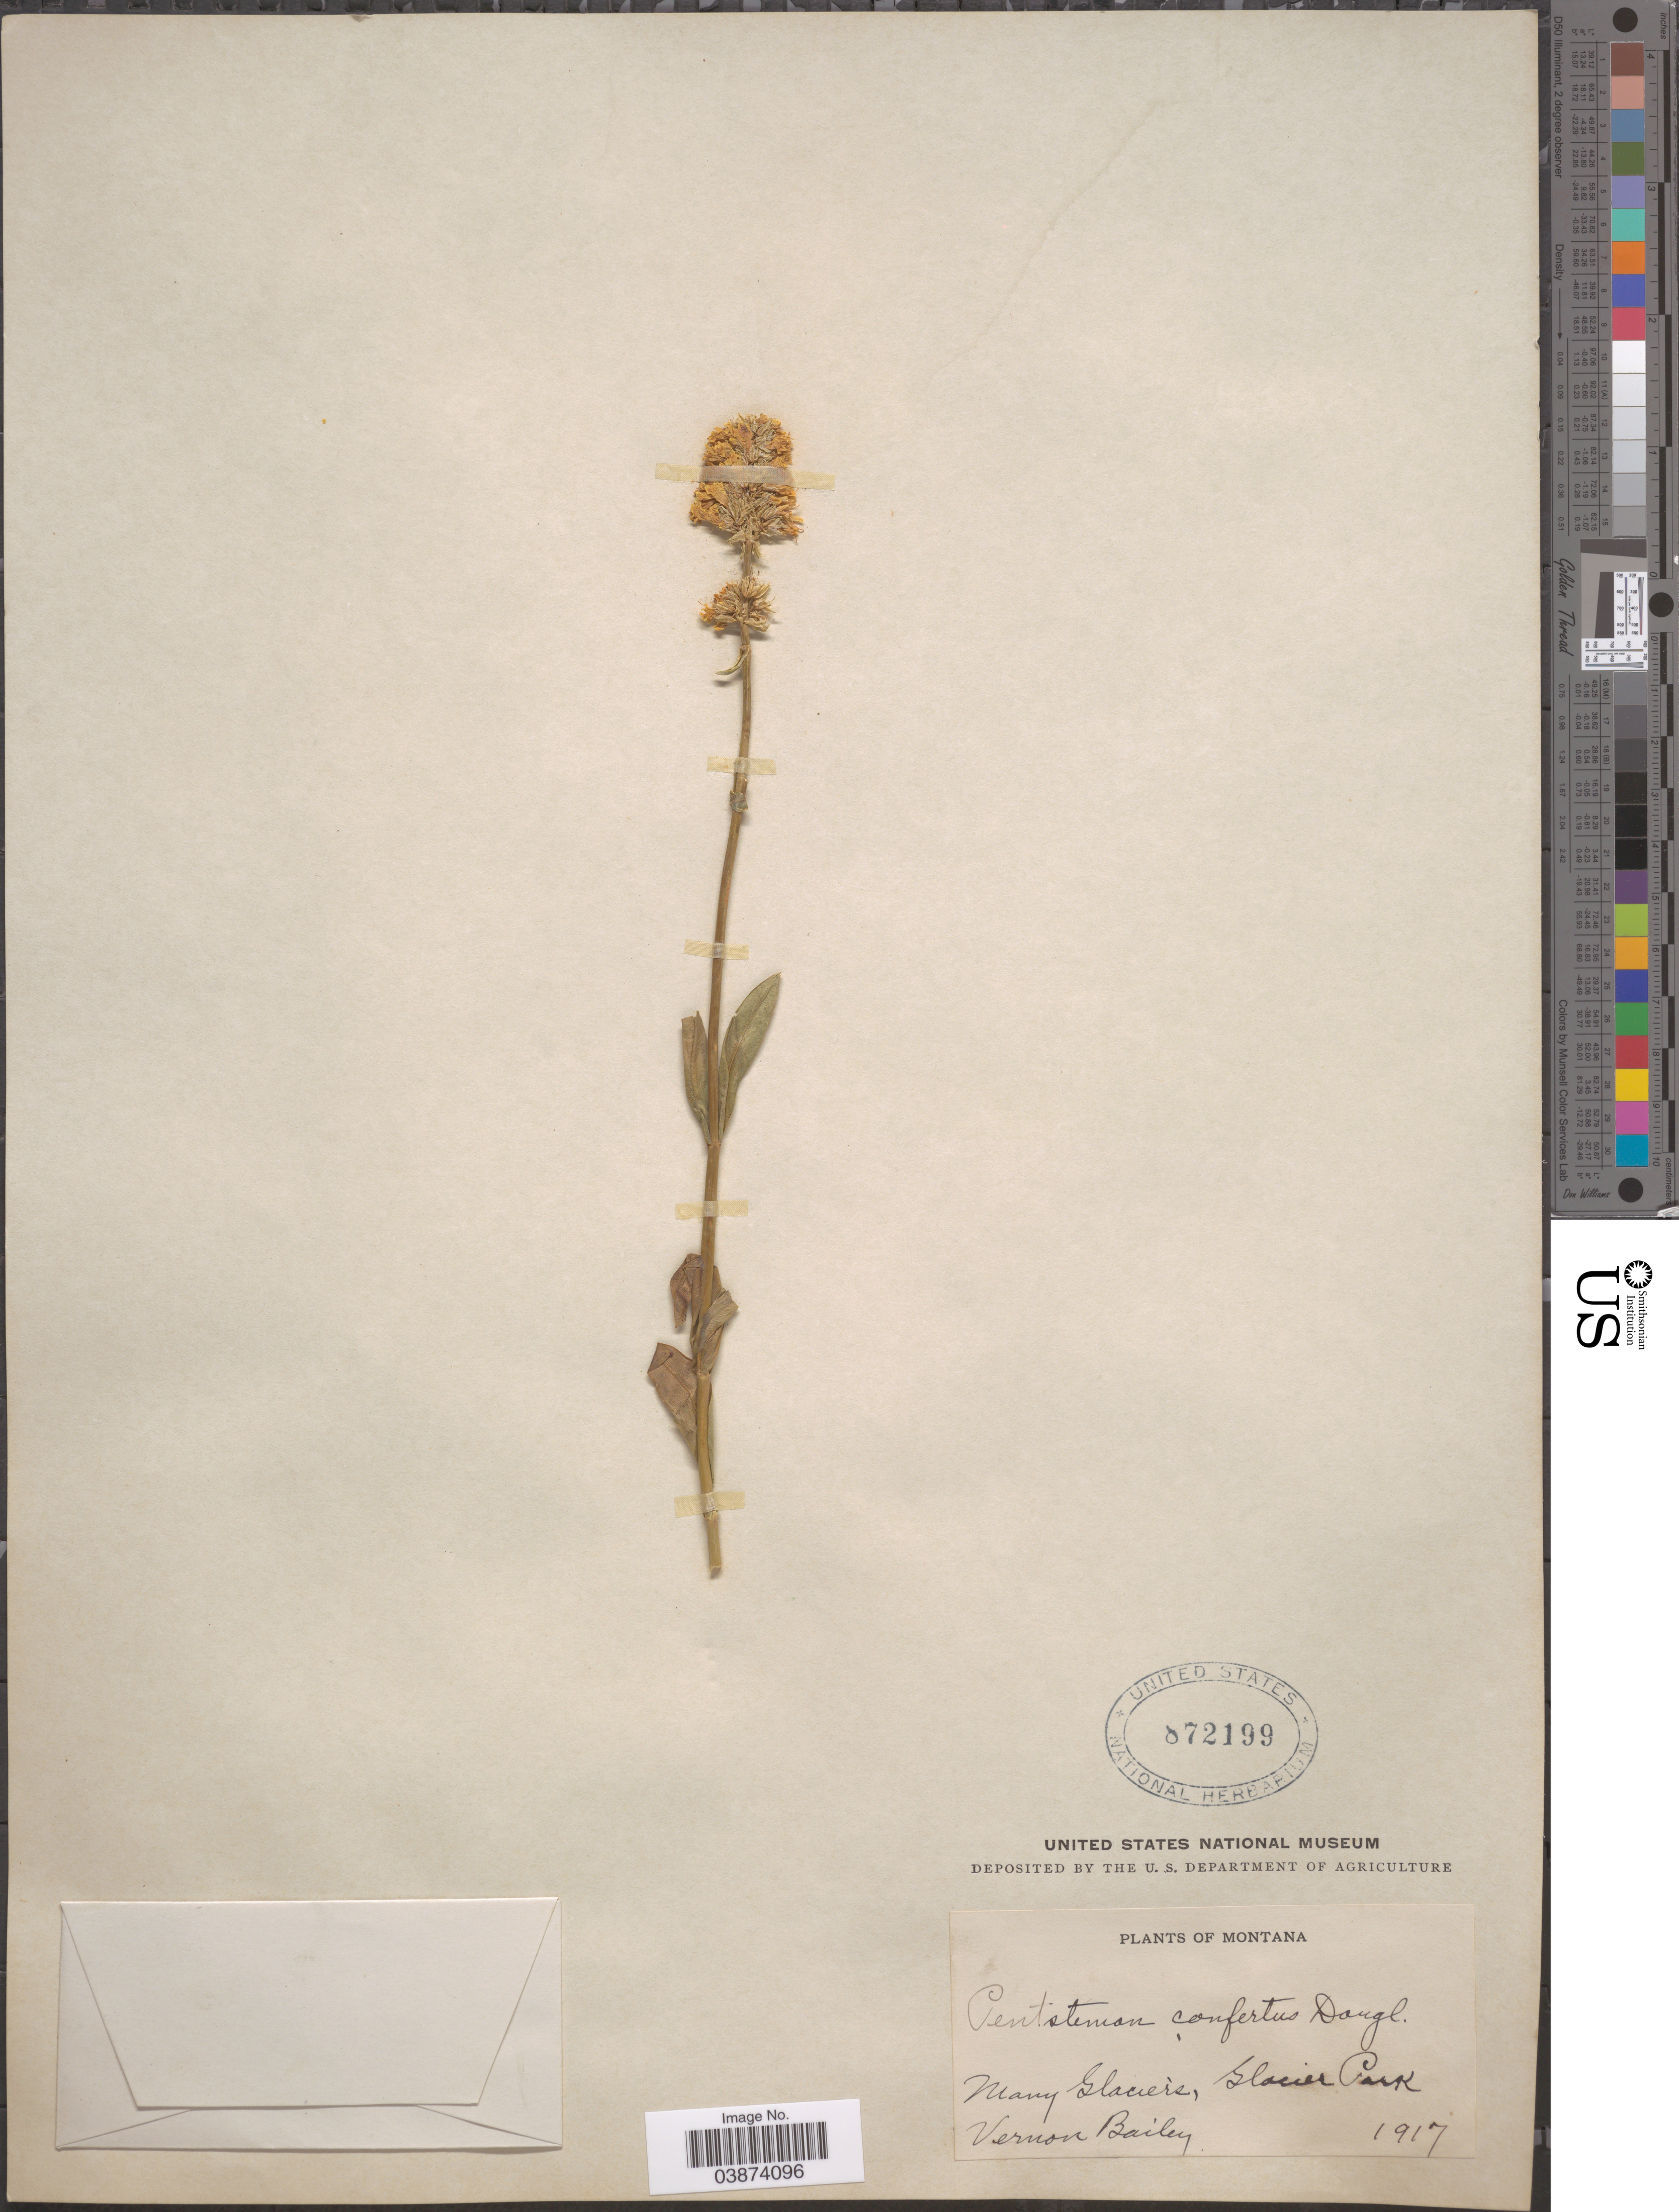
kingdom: Plantae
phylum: Tracheophyta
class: Magnoliopsida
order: Lamiales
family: Plantaginaceae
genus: Penstemon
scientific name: Penstemon confertus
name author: Douglas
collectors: V. O. Bailey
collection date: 1917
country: United States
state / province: Montana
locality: Mary Glacier's, Glacier Park.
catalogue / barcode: US 872199